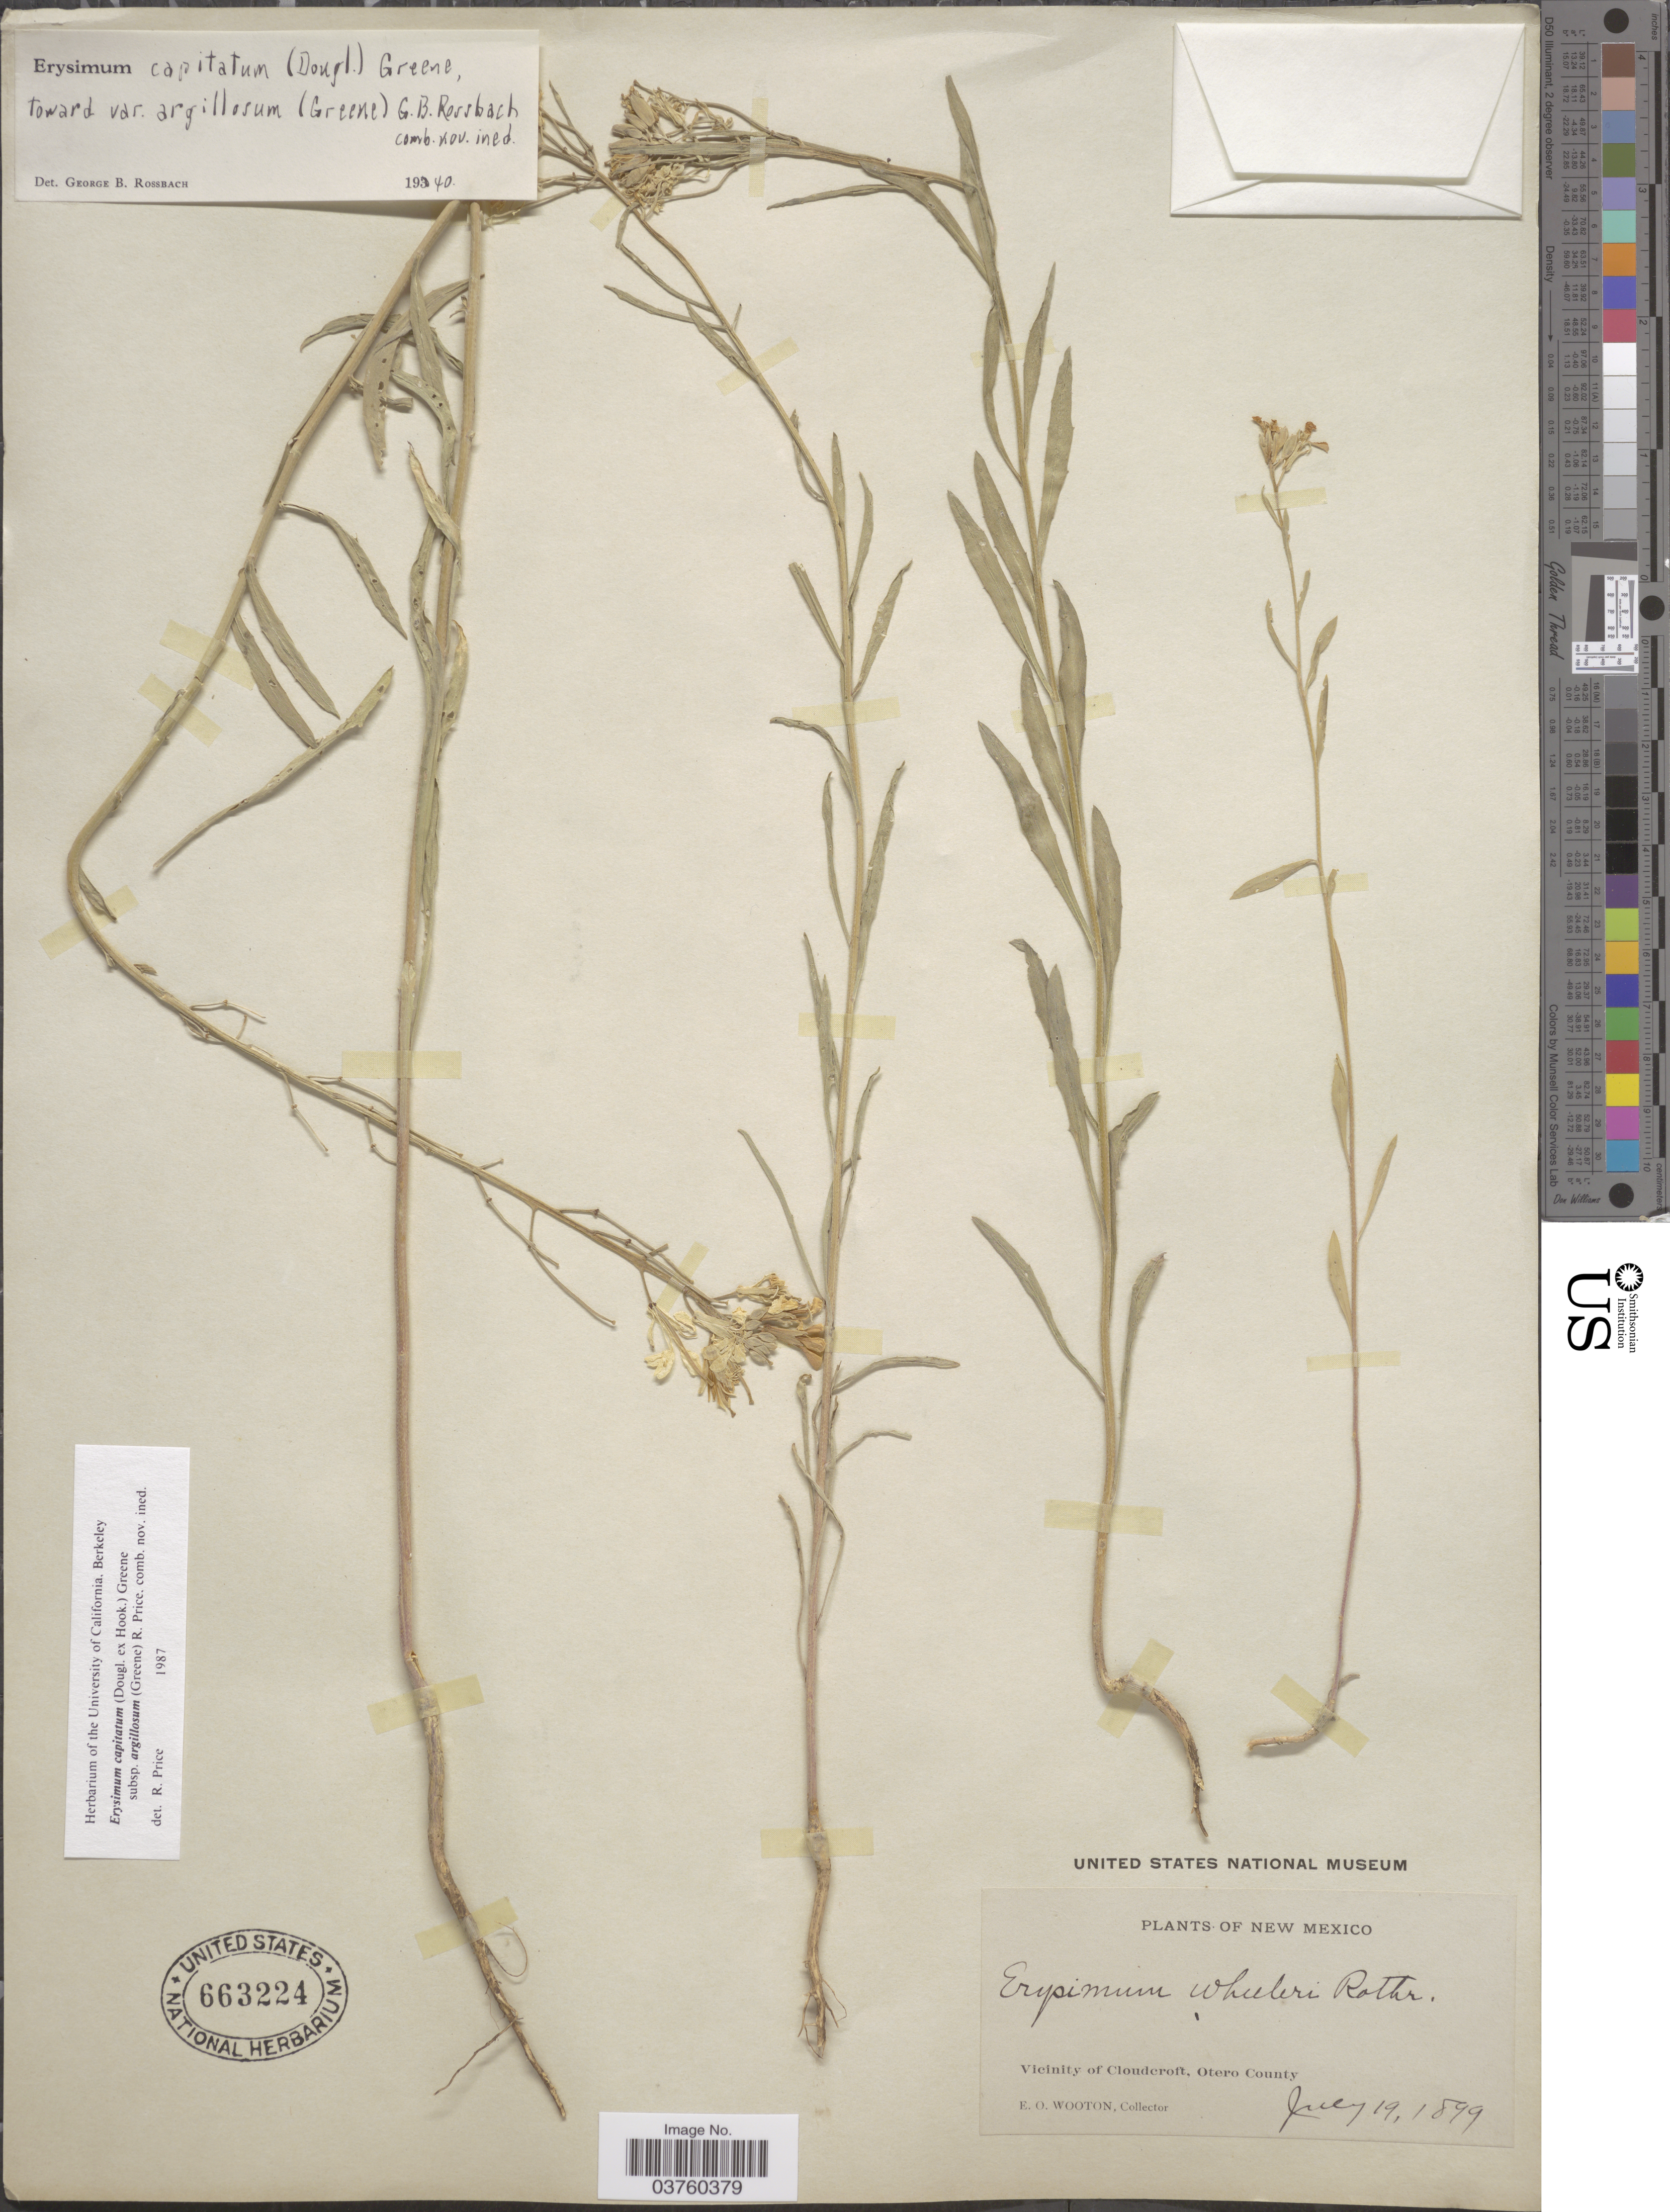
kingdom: Plantae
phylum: Tracheophyta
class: Magnoliopsida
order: Brassicales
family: Brassicaceae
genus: Erysimum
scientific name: Erysimum capitatum var. argillosum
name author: (Greene) R.J. Davis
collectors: E. O. Wooton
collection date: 1899-07-19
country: United States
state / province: New Mexico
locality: Vicinity of Cloudcroft, Otero County.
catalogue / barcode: US 663224